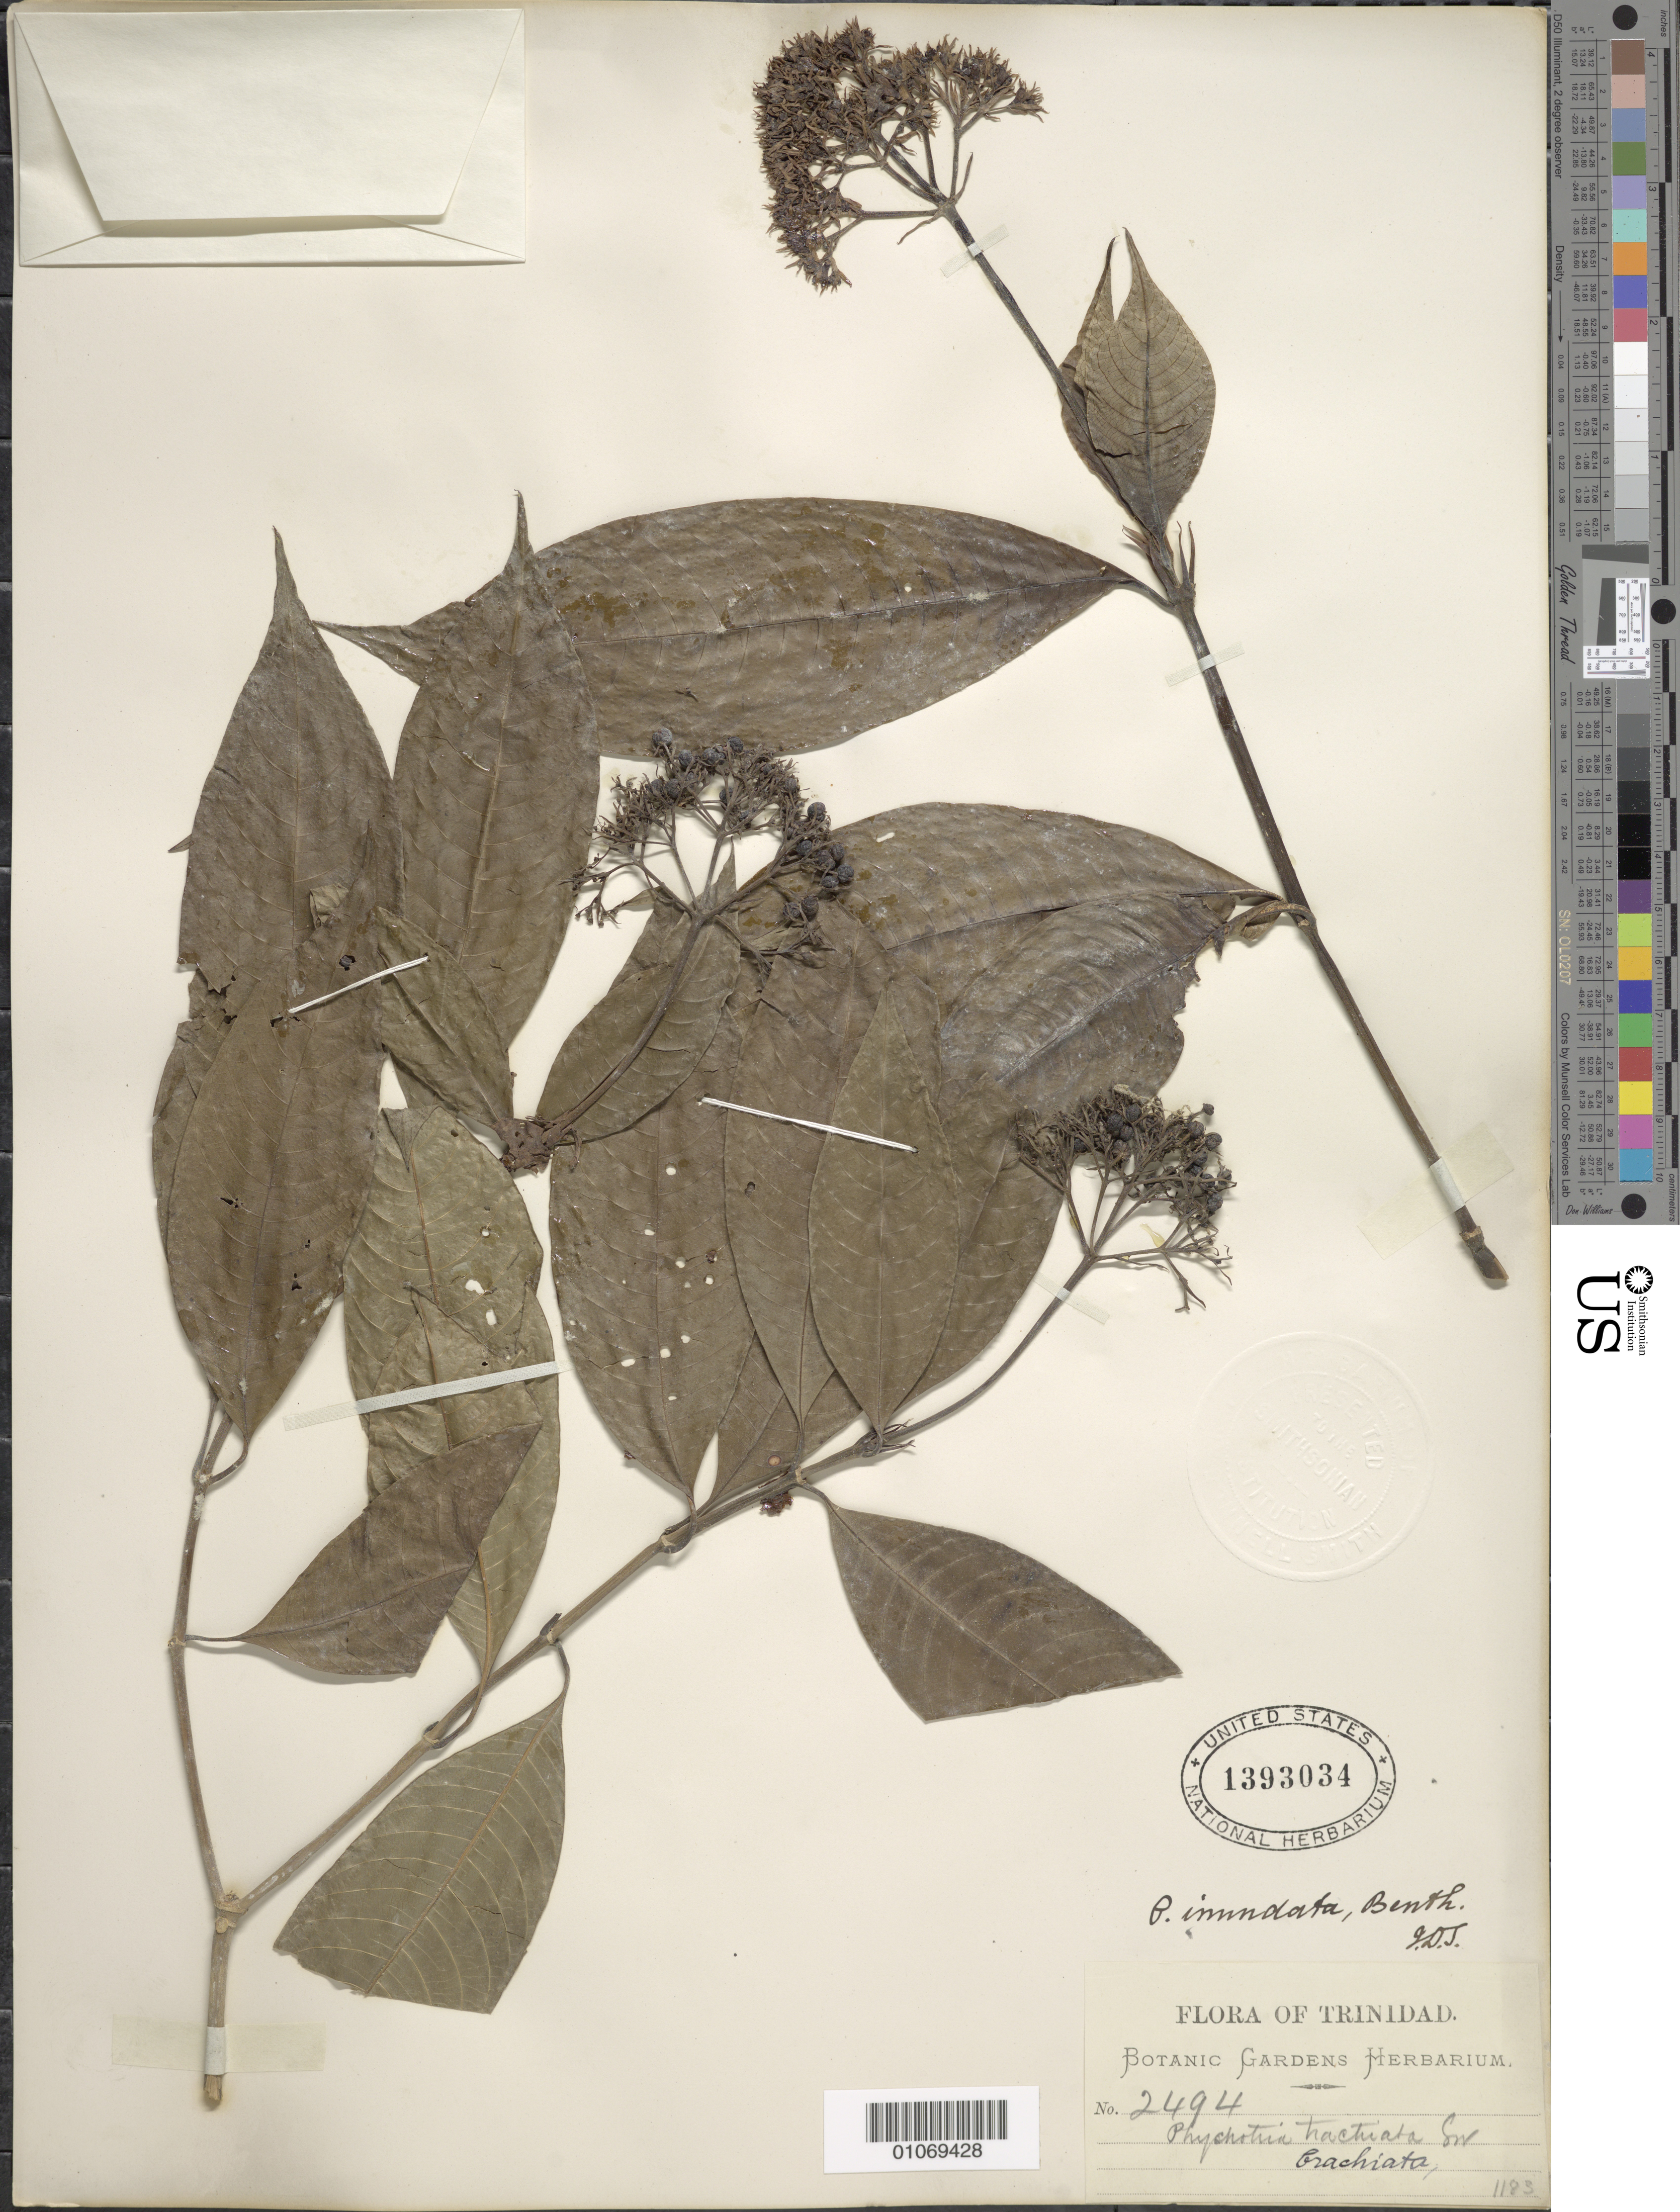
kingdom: Plantae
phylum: Tracheophyta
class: Magnoliopsida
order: Gentianales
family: Rubiaceae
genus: Psychotria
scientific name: Psychotria capitata subsp. amplifolia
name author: (Raeusch.) Steyerm.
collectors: Botanic Gardens Herbarium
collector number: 2494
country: Trinidad and Tobago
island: Trinidad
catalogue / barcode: US 1393034